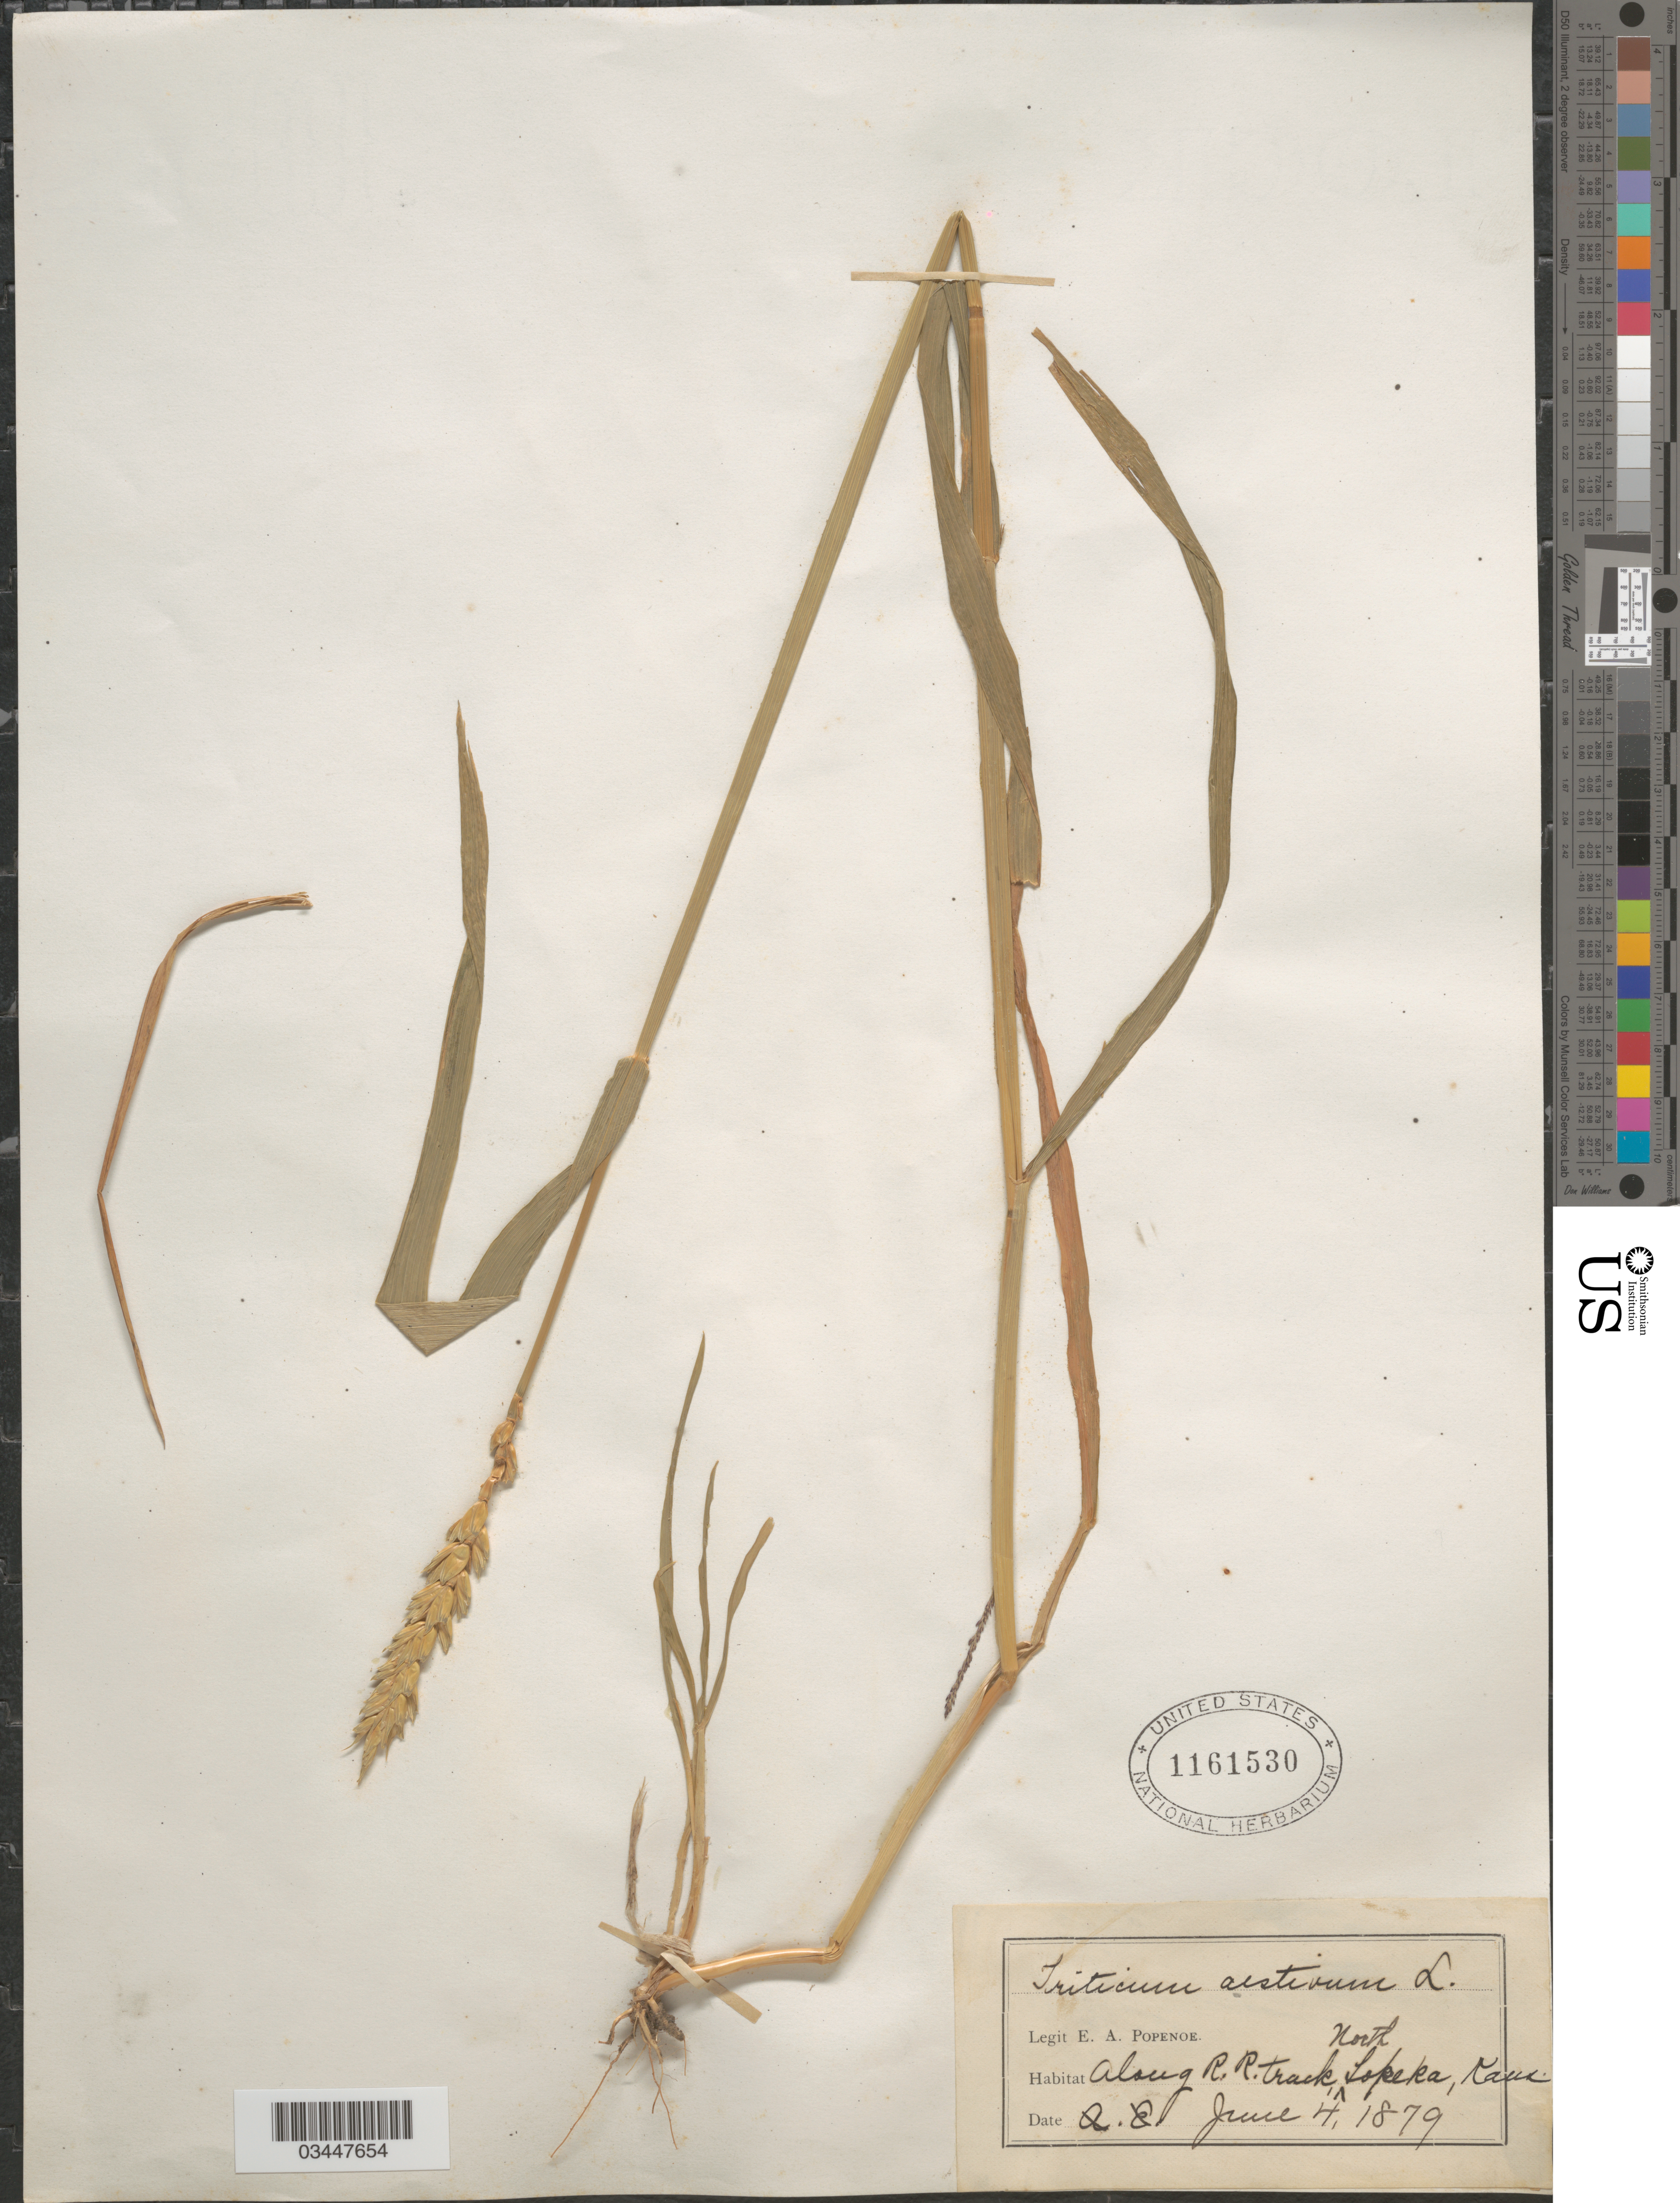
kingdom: Plantae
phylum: Tracheophyta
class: Liliopsida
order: Poales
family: Poaceae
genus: Triticum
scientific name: Triticum aestivum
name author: L.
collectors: E. A. Popenoe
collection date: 1879-06-04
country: United States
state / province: Kansas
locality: Along R.R. track, North Topeka.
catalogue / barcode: US 1161530